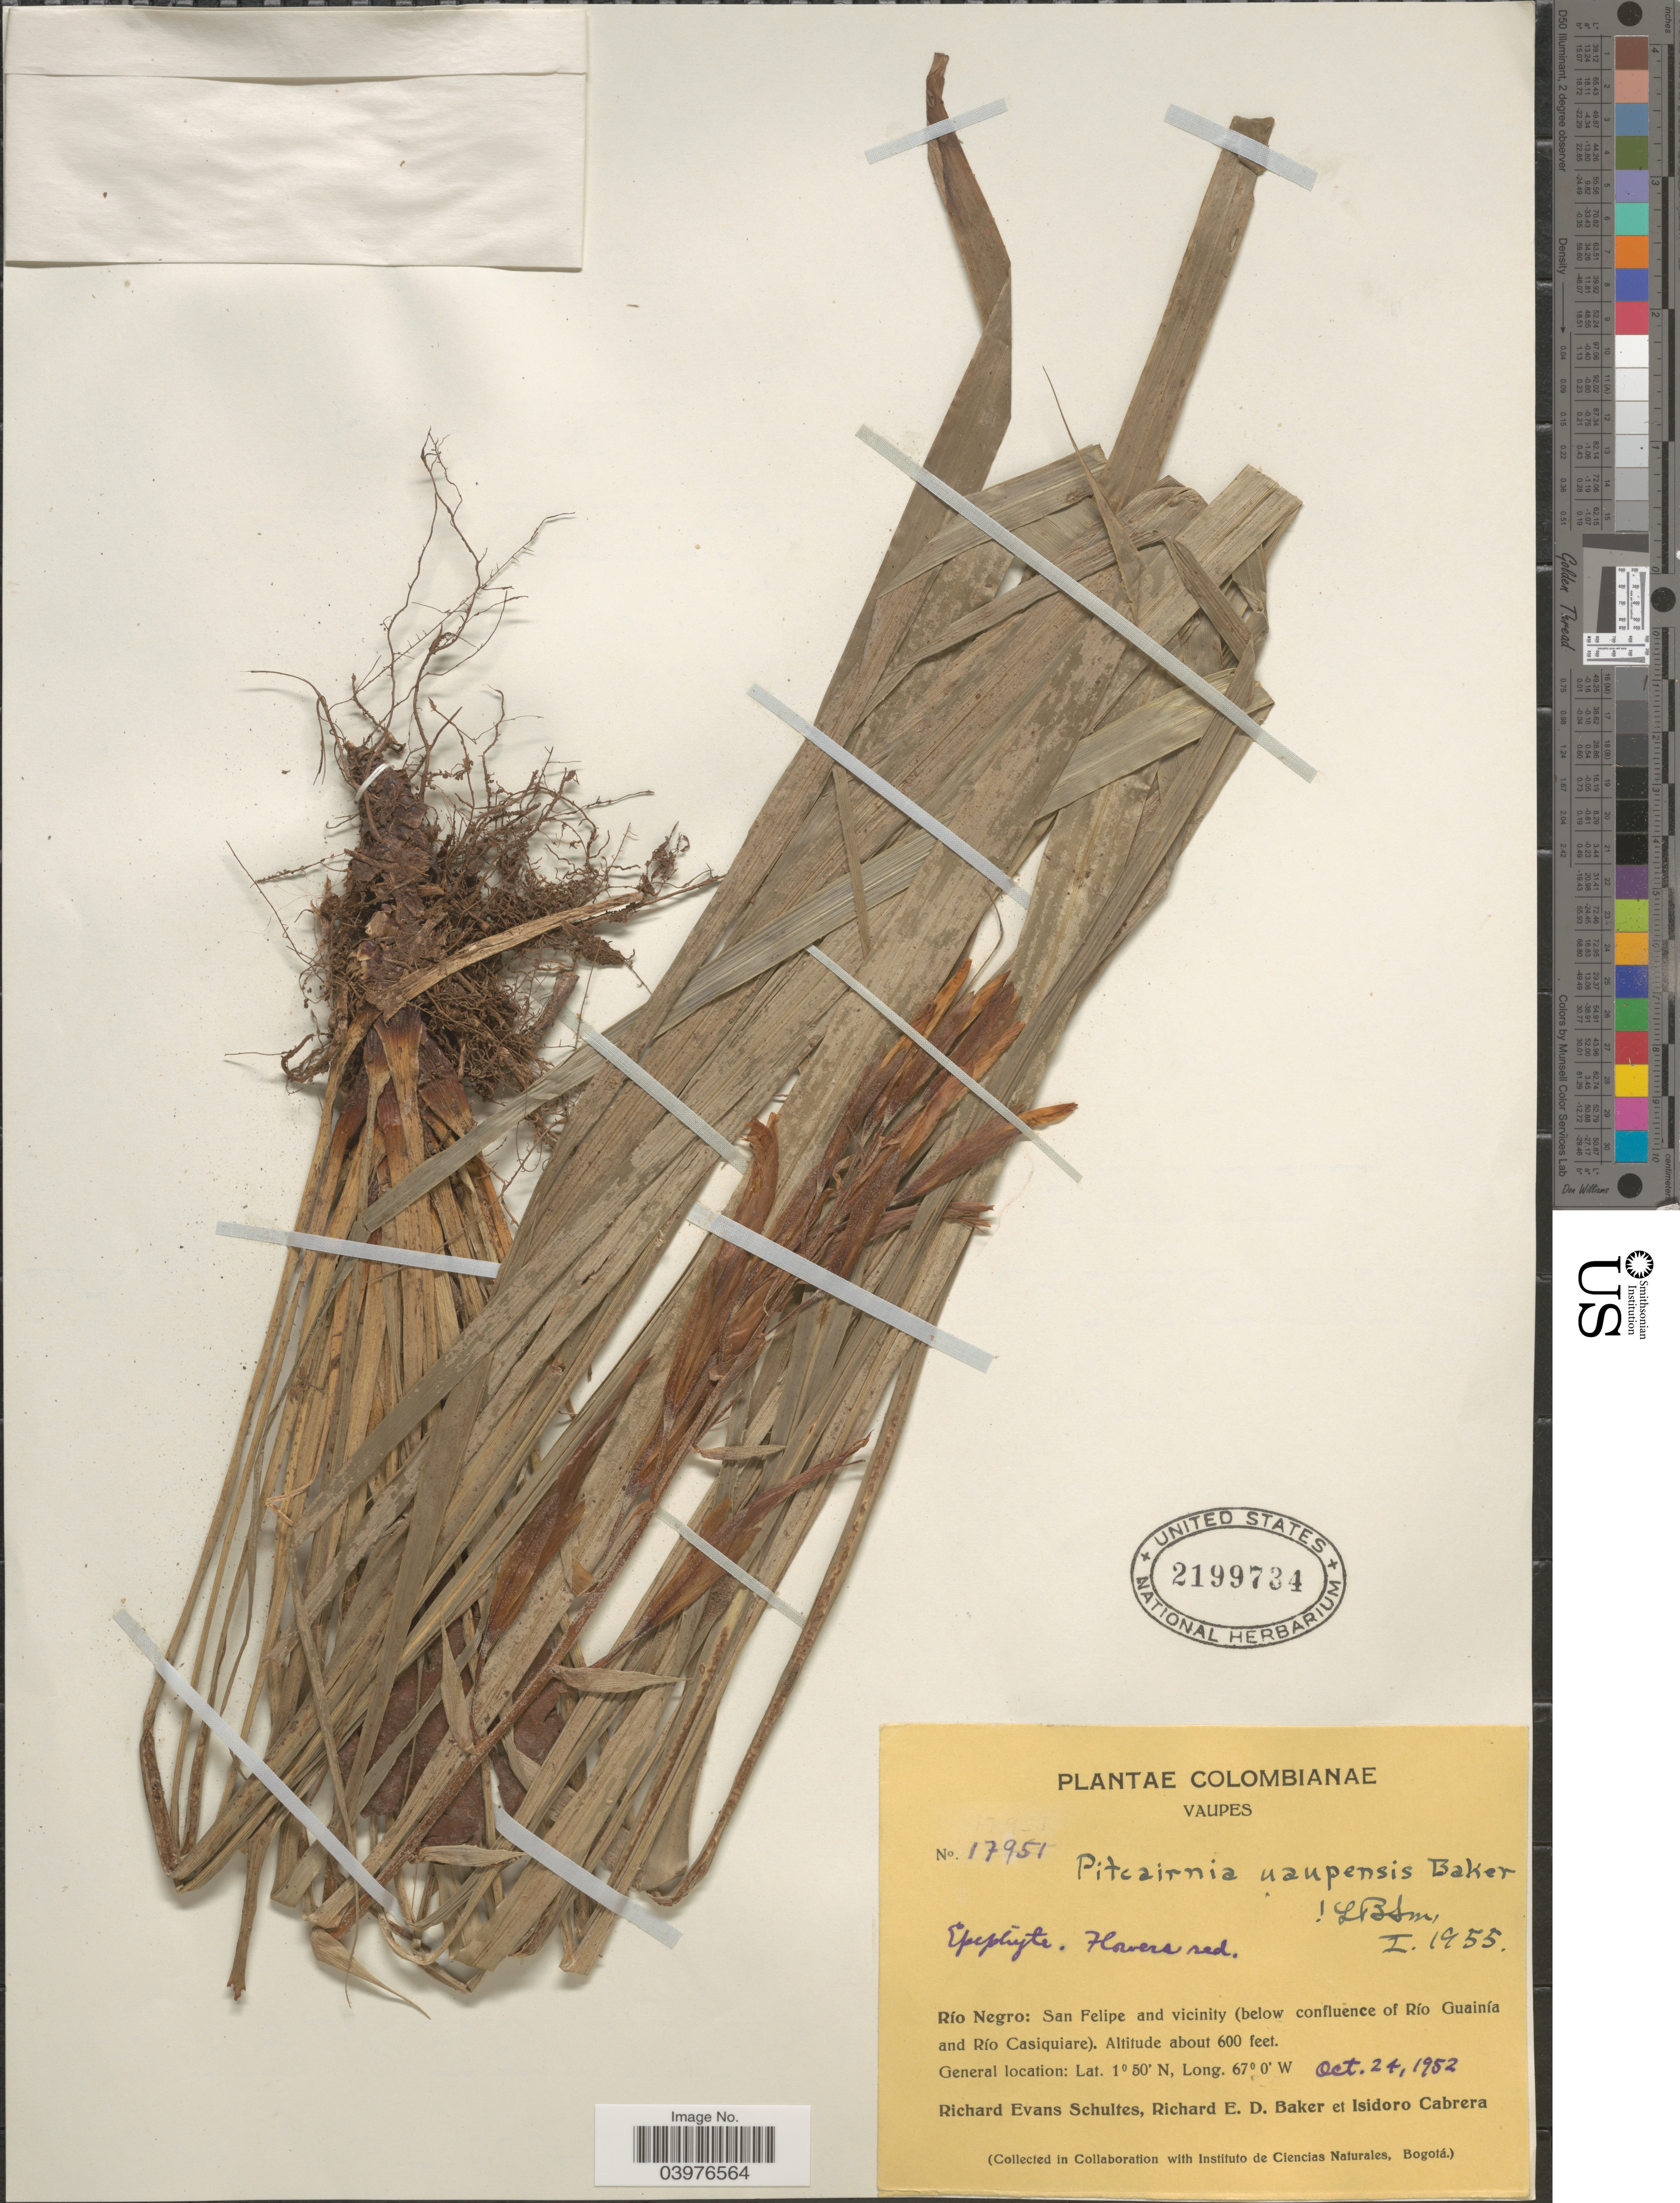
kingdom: Plantae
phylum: Tracheophyta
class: Liliopsida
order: Poales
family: Bromeliaceae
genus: Pitcairnia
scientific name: Pitcairnia uaupensis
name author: Baker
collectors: R. E. Schultes, R. E. D. Baker & I. Cabrera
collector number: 17951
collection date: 1952-10-24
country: Colombia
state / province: Vaupés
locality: Río Negro: San Felipe and vicinity (below confluence of Río Guainía and Río Casiquiare).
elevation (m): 183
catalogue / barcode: US 2199734